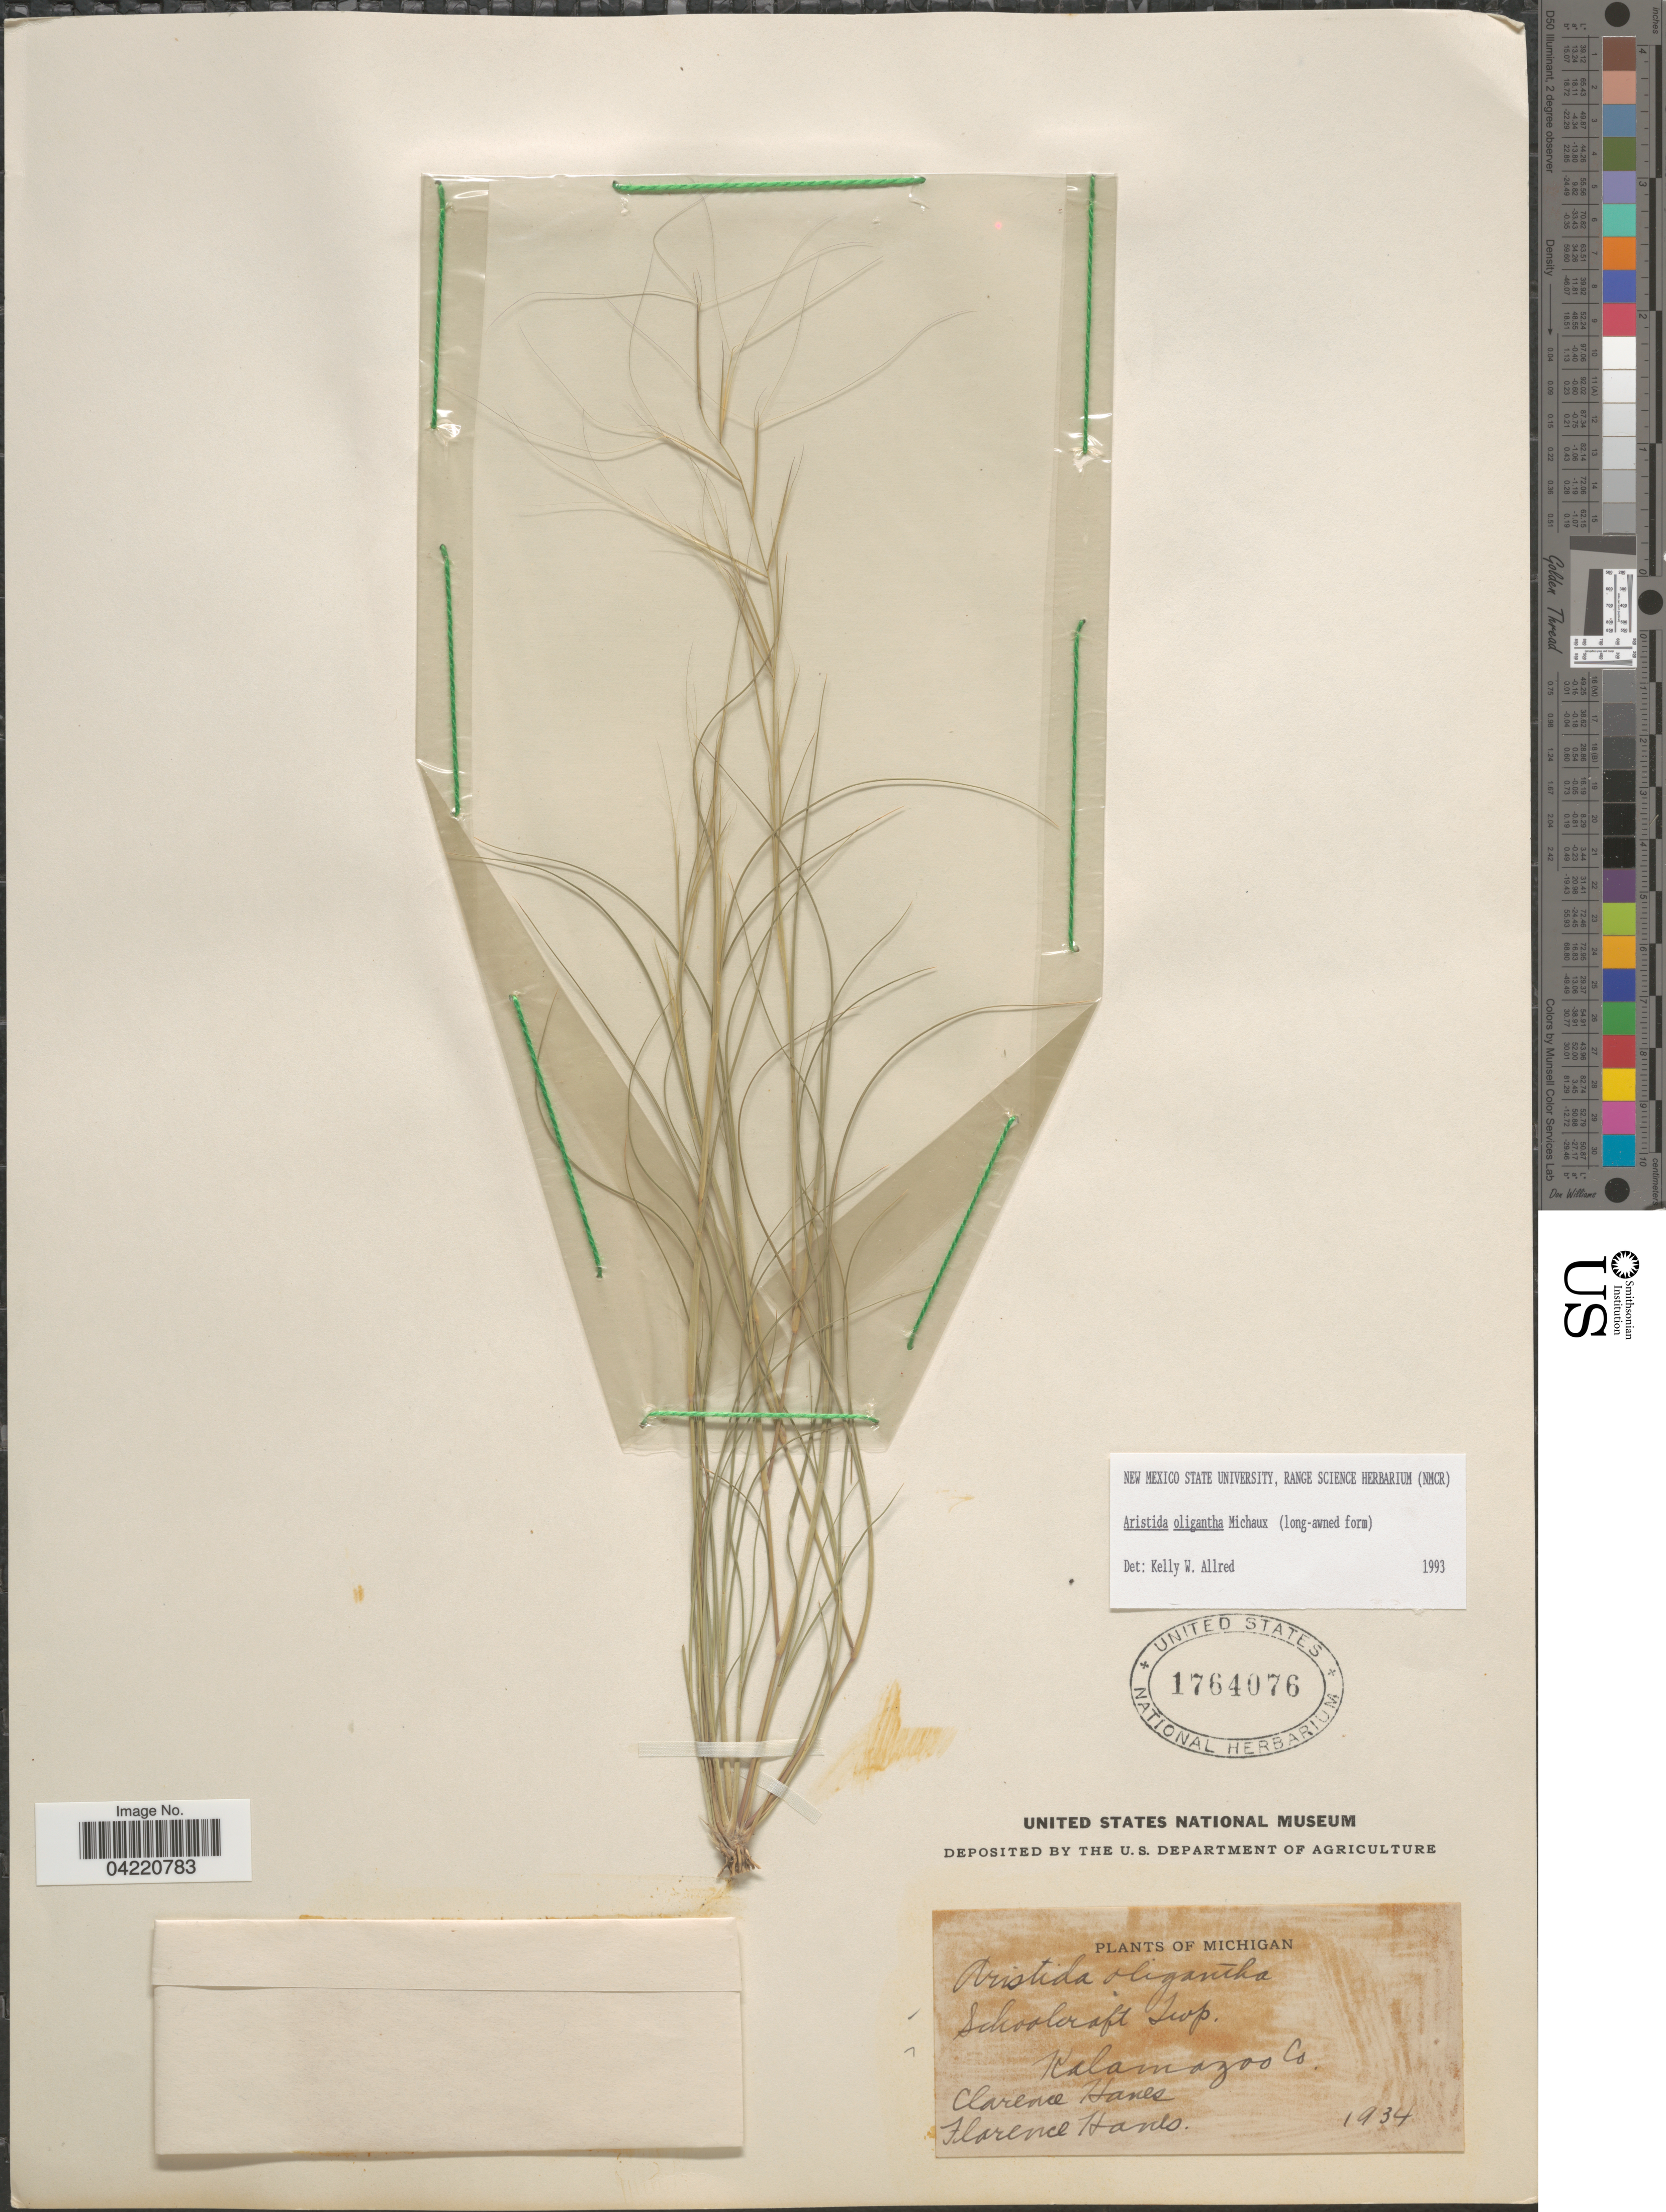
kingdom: Plantae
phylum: Tracheophyta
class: Liliopsida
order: Poales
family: Poaceae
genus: Aristida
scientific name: Aristida oligantha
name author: Michx.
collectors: C. Hanes & F. Hanes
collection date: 1934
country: United States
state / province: Michigan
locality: Schoolcraft Twp. Kalamazoo Co.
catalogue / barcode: US 1764076